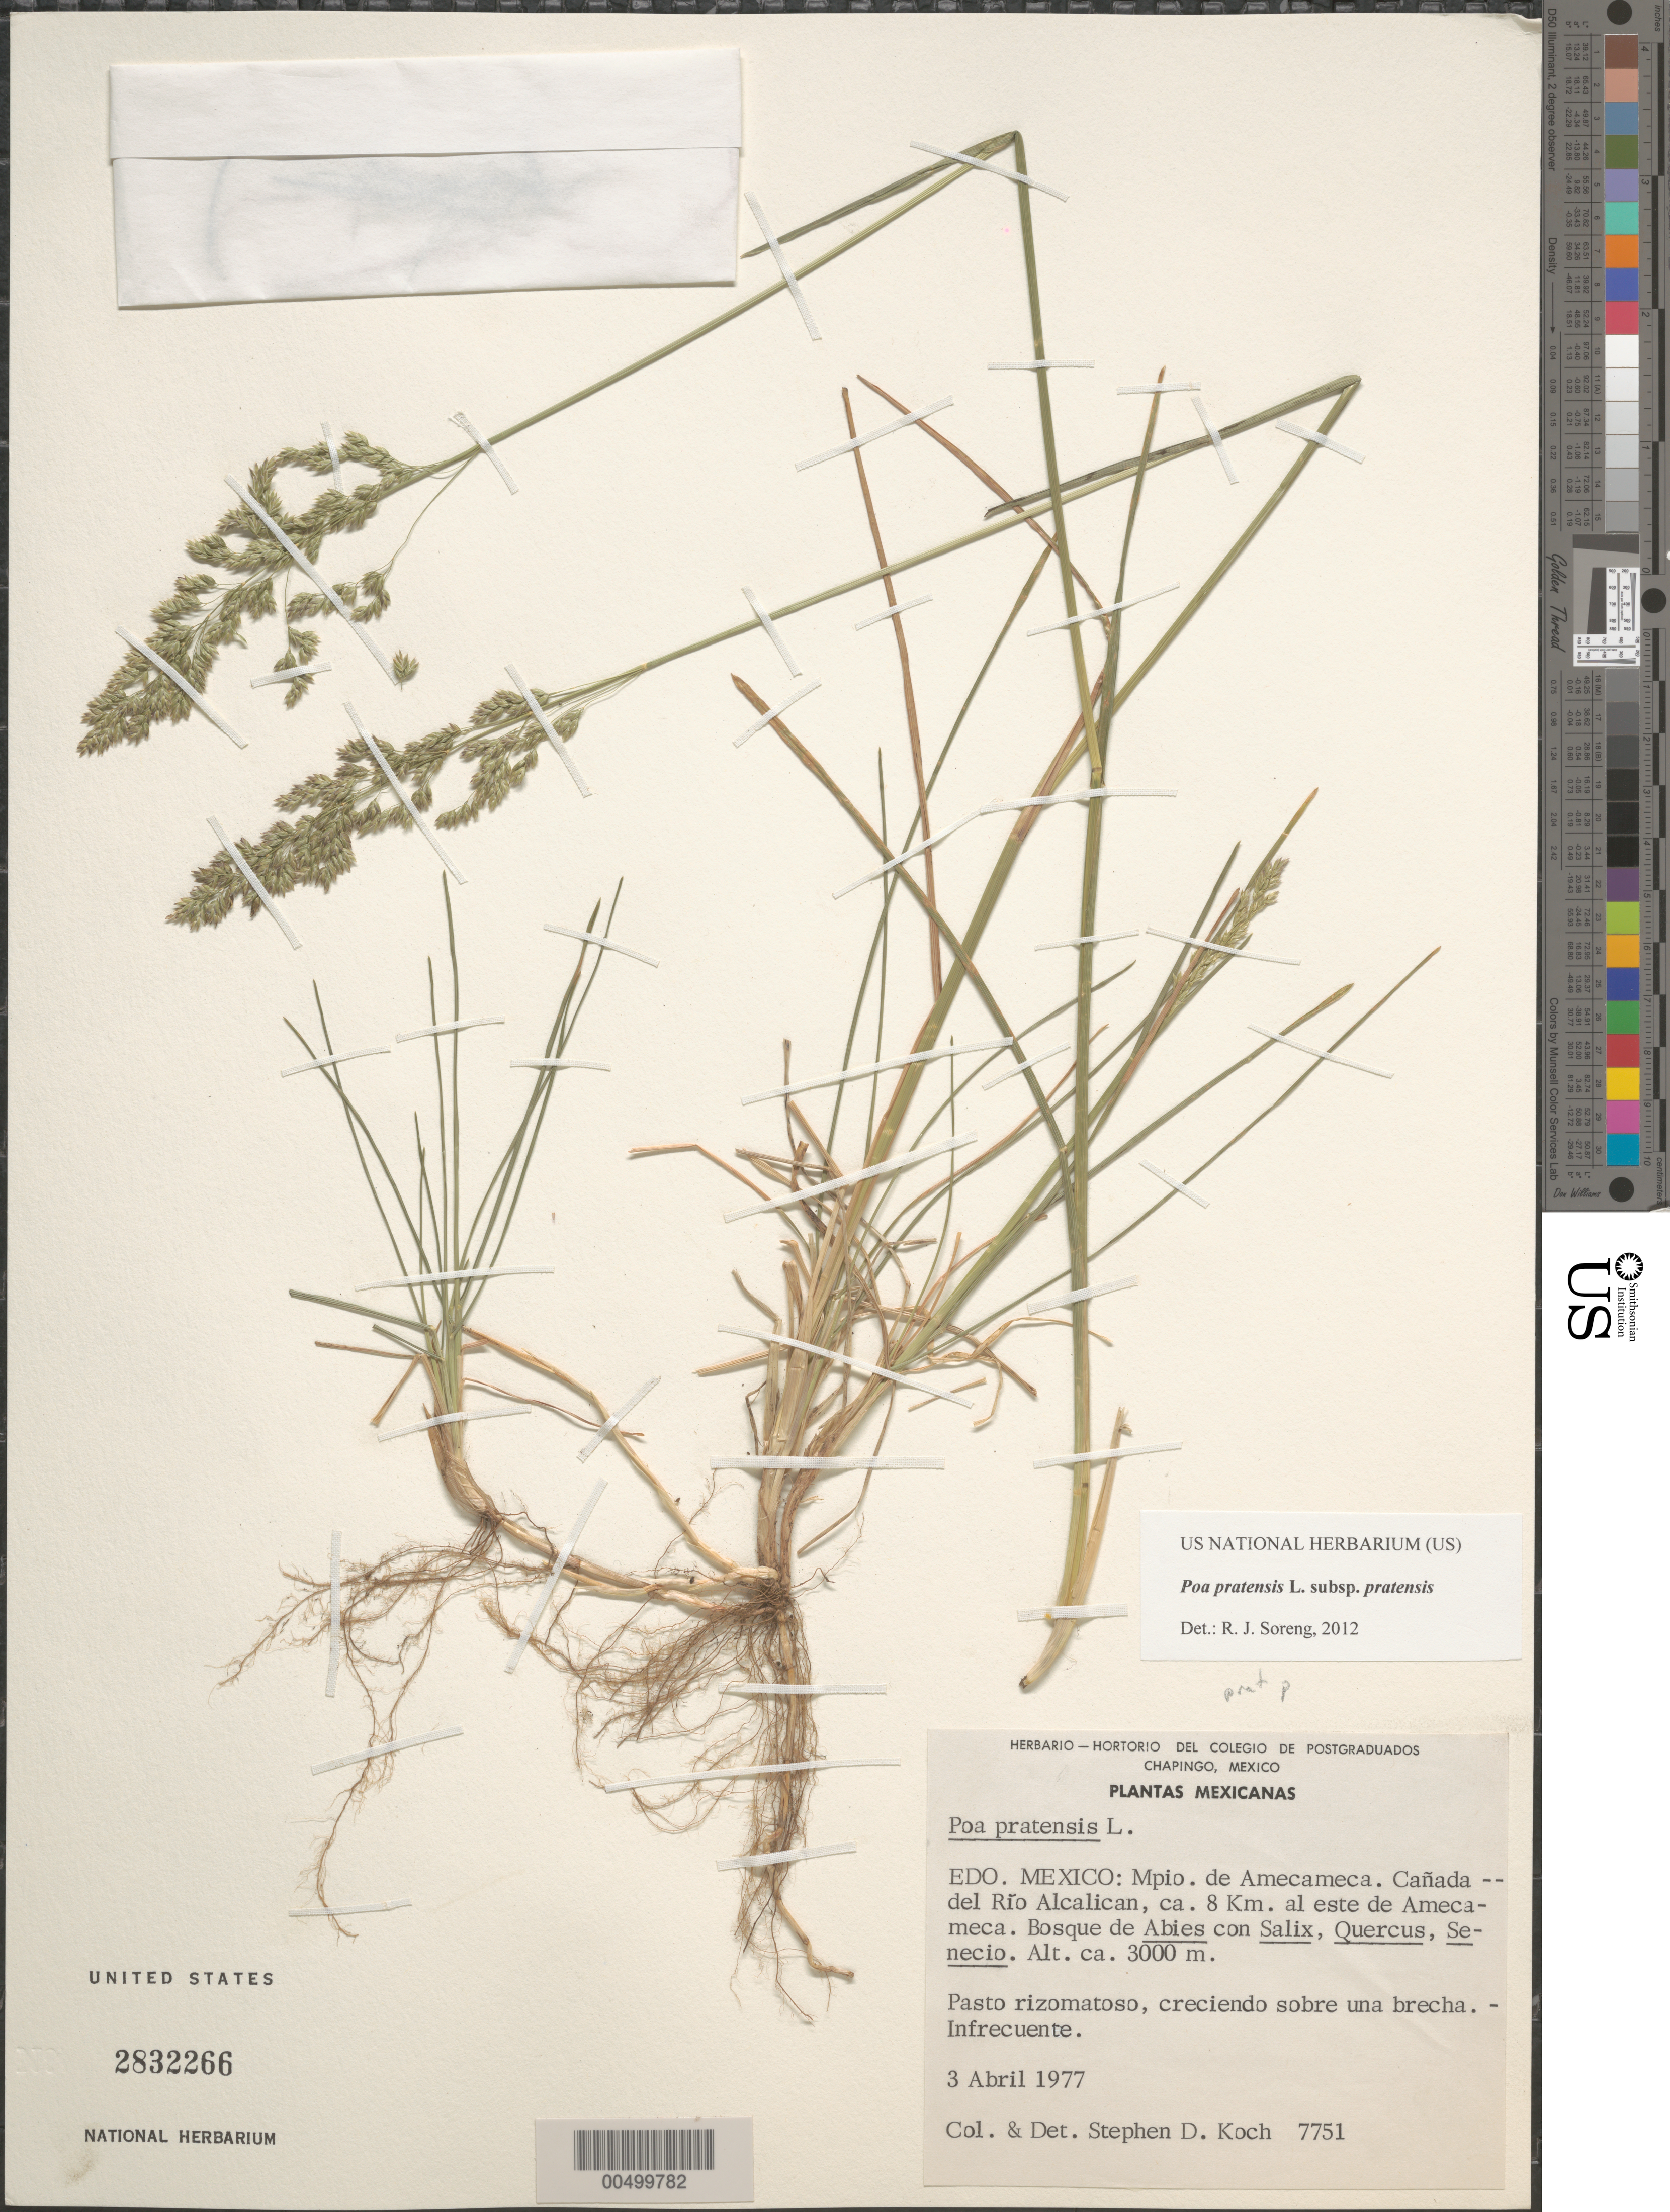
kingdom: Plantae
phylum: Tracheophyta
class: Liliopsida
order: Poales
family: Poaceae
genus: Poa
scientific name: Poa pratensis subsp. pratensis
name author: L.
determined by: Soreng, Robert J., Research Associate (BOT), Smithsonian Institution - National Museum of Natural History (UNITED STATES)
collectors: S. D. Koch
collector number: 7751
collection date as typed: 3 Apr 1977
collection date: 1977-04-03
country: México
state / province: México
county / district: Amecameca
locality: Cañada del Río Alcalican, ca 8 km E of Amecameca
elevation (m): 3000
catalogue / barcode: US 2832266